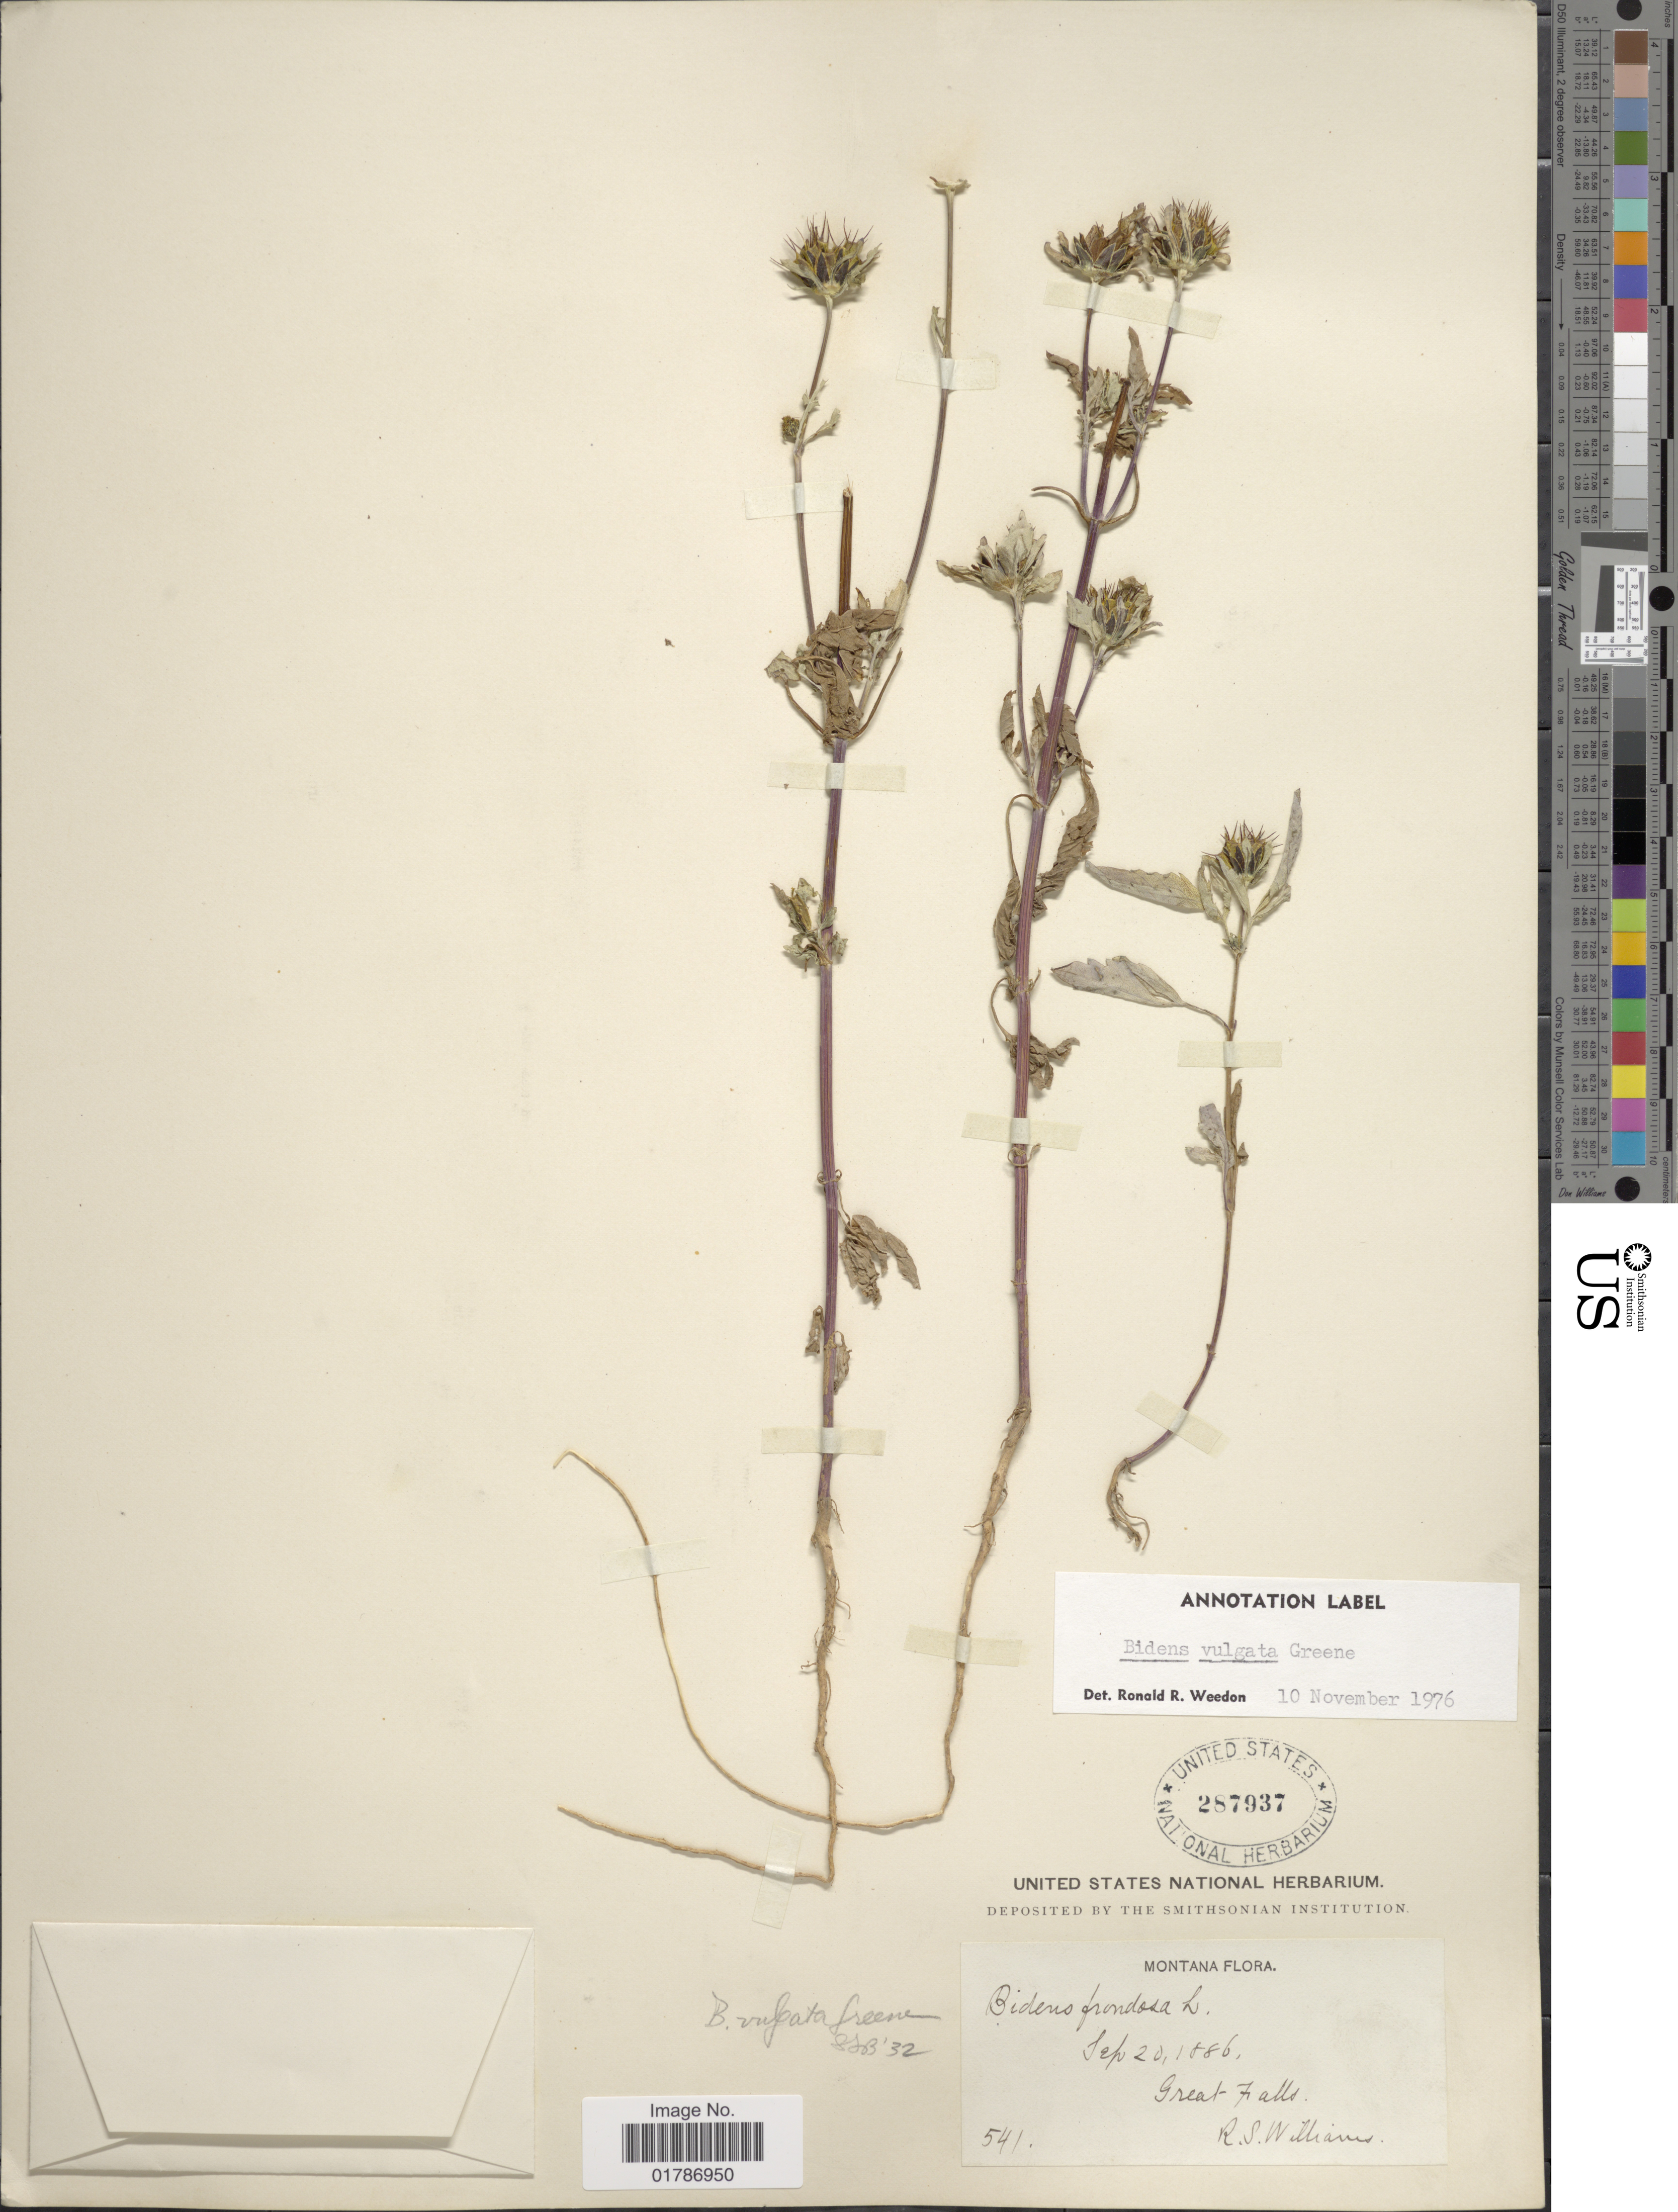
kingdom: Plantae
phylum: Tracheophyta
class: Magnoliopsida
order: Asterales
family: Asteraceae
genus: Bidens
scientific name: Bidens vulgata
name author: Greene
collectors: R. William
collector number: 541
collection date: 1886-09-20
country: United States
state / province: Montana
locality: Great Falls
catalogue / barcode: US 287937